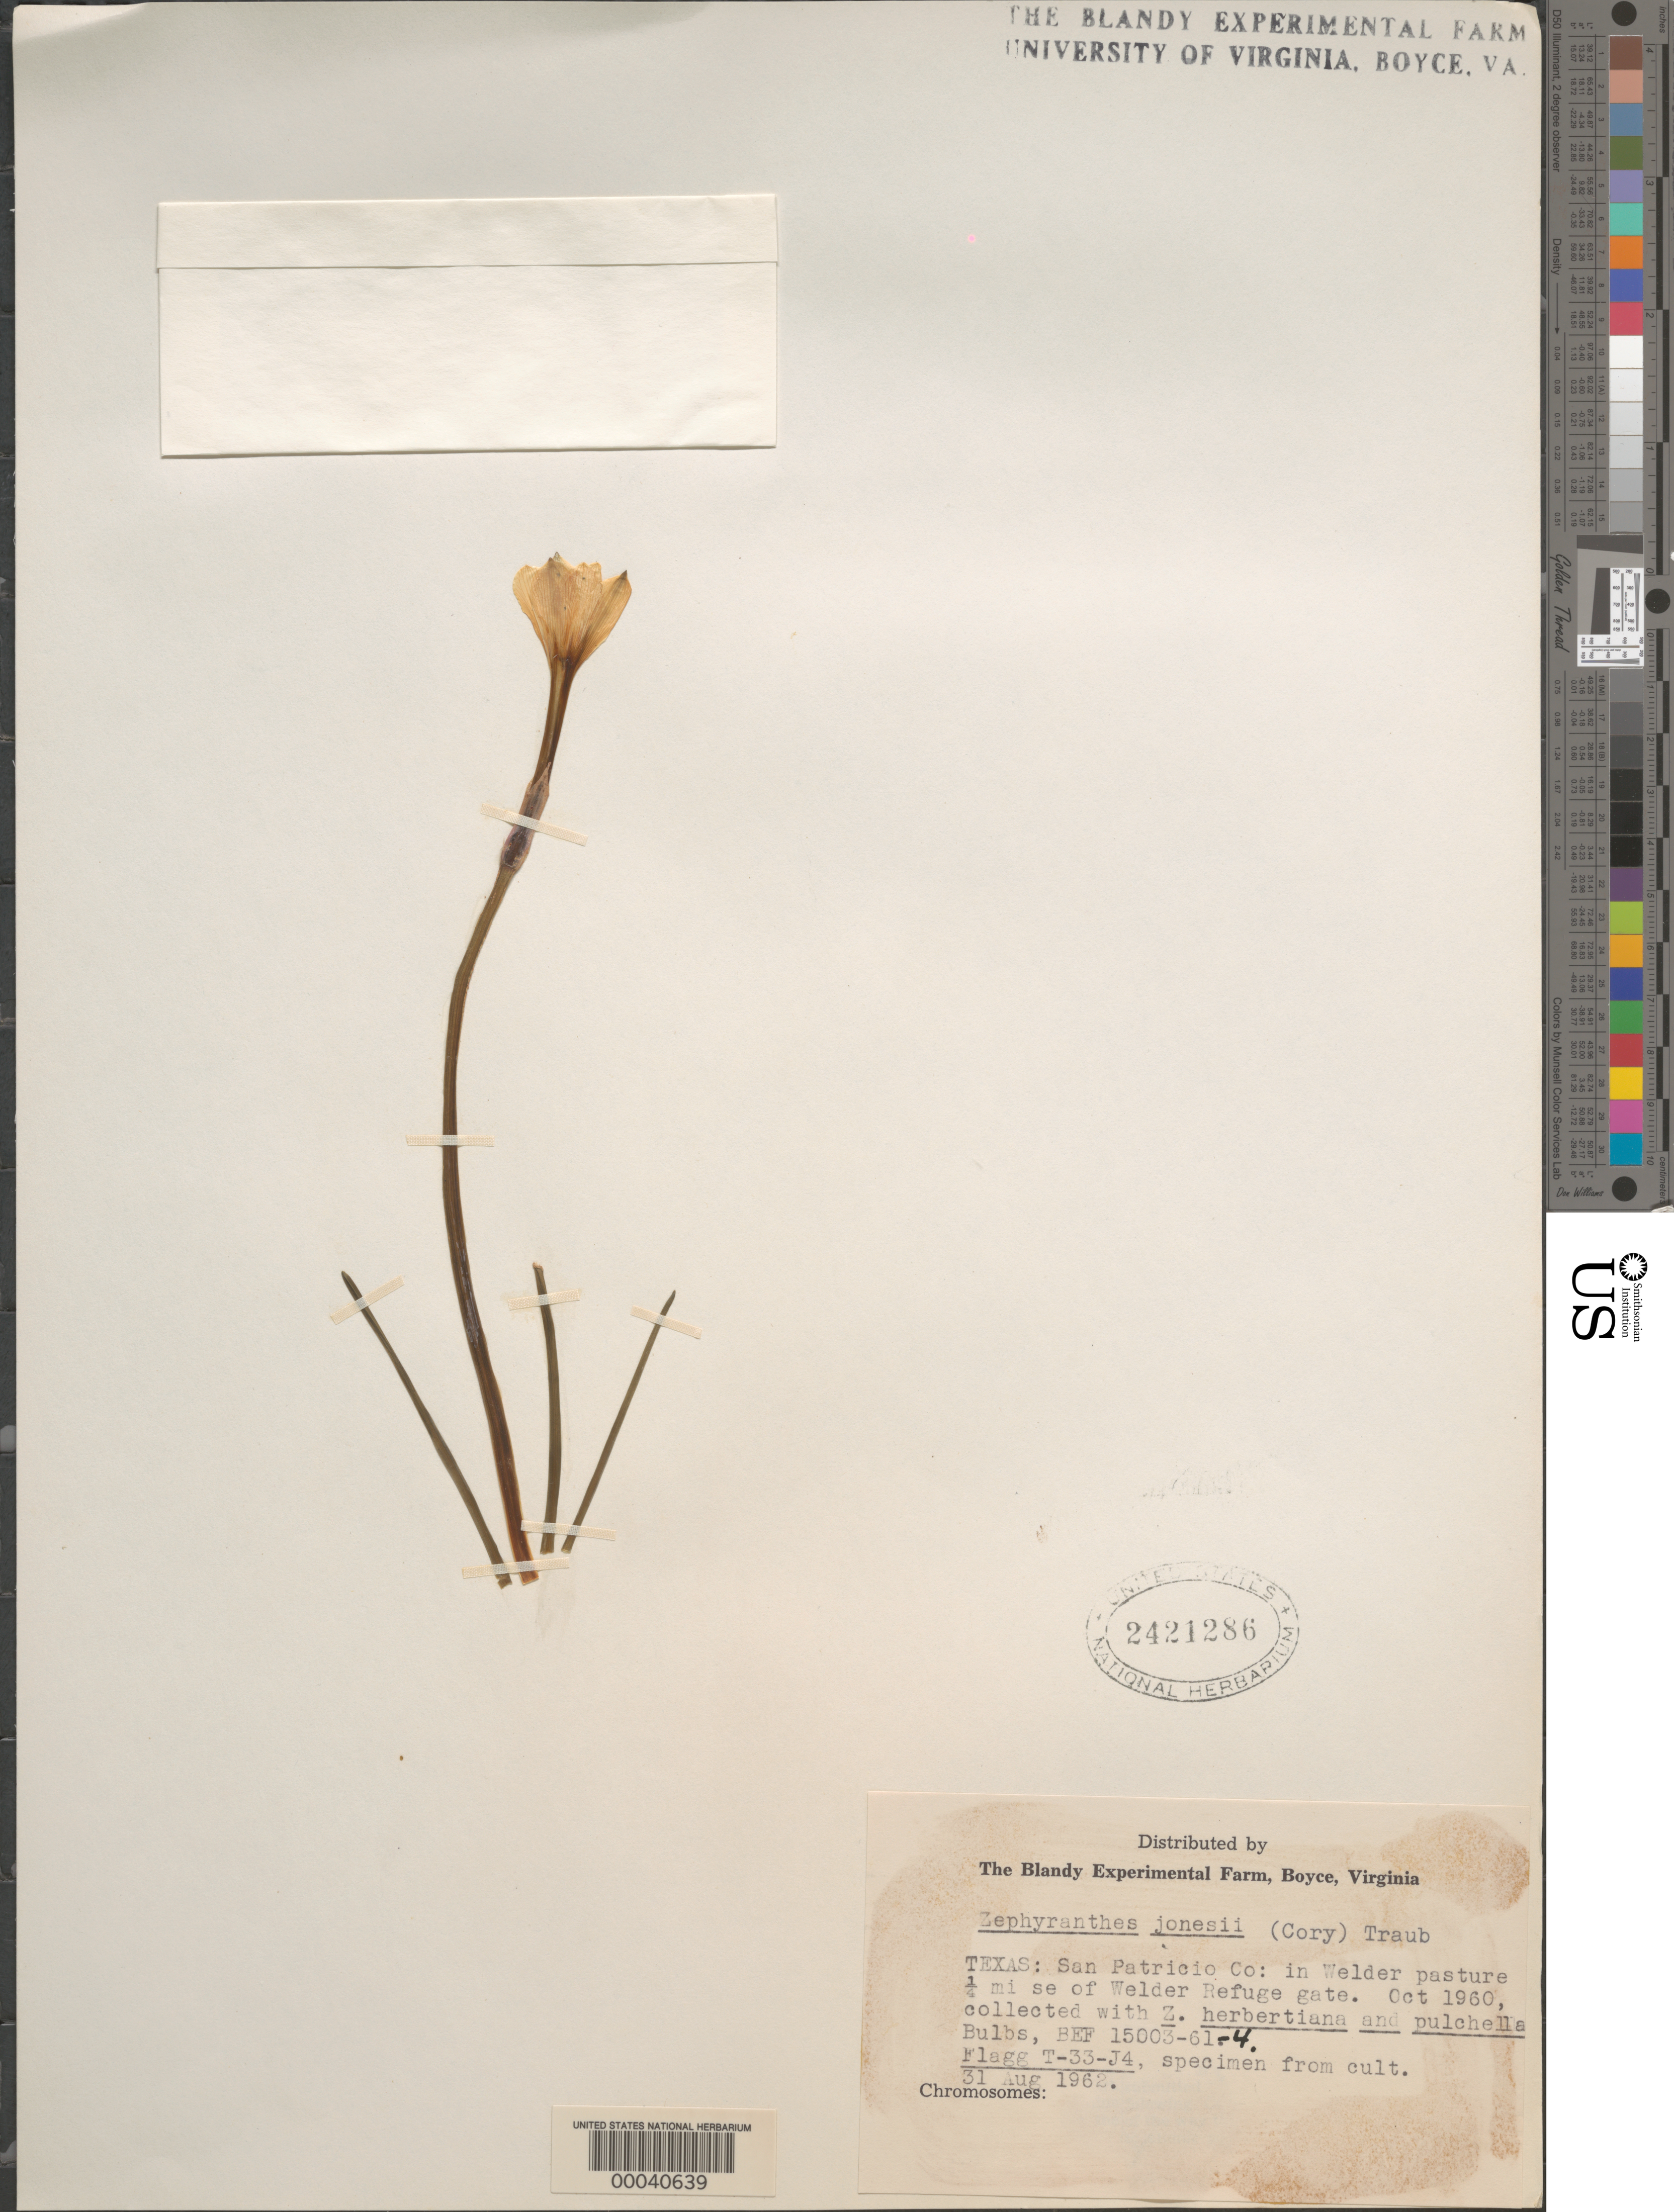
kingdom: Plantae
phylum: Tracheophyta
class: Liliopsida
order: Asparagales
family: Amaryllidaceae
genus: Zephyranthes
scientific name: Zephyranthes jonesii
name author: (Cory) Traub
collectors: R. O. Flagg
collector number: T-33-j4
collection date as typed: Oct 1960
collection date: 1960-10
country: United States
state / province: Texas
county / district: San Patricio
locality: In welder pasture, 0.25 mi. se of welder refuge gate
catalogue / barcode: US 2421286